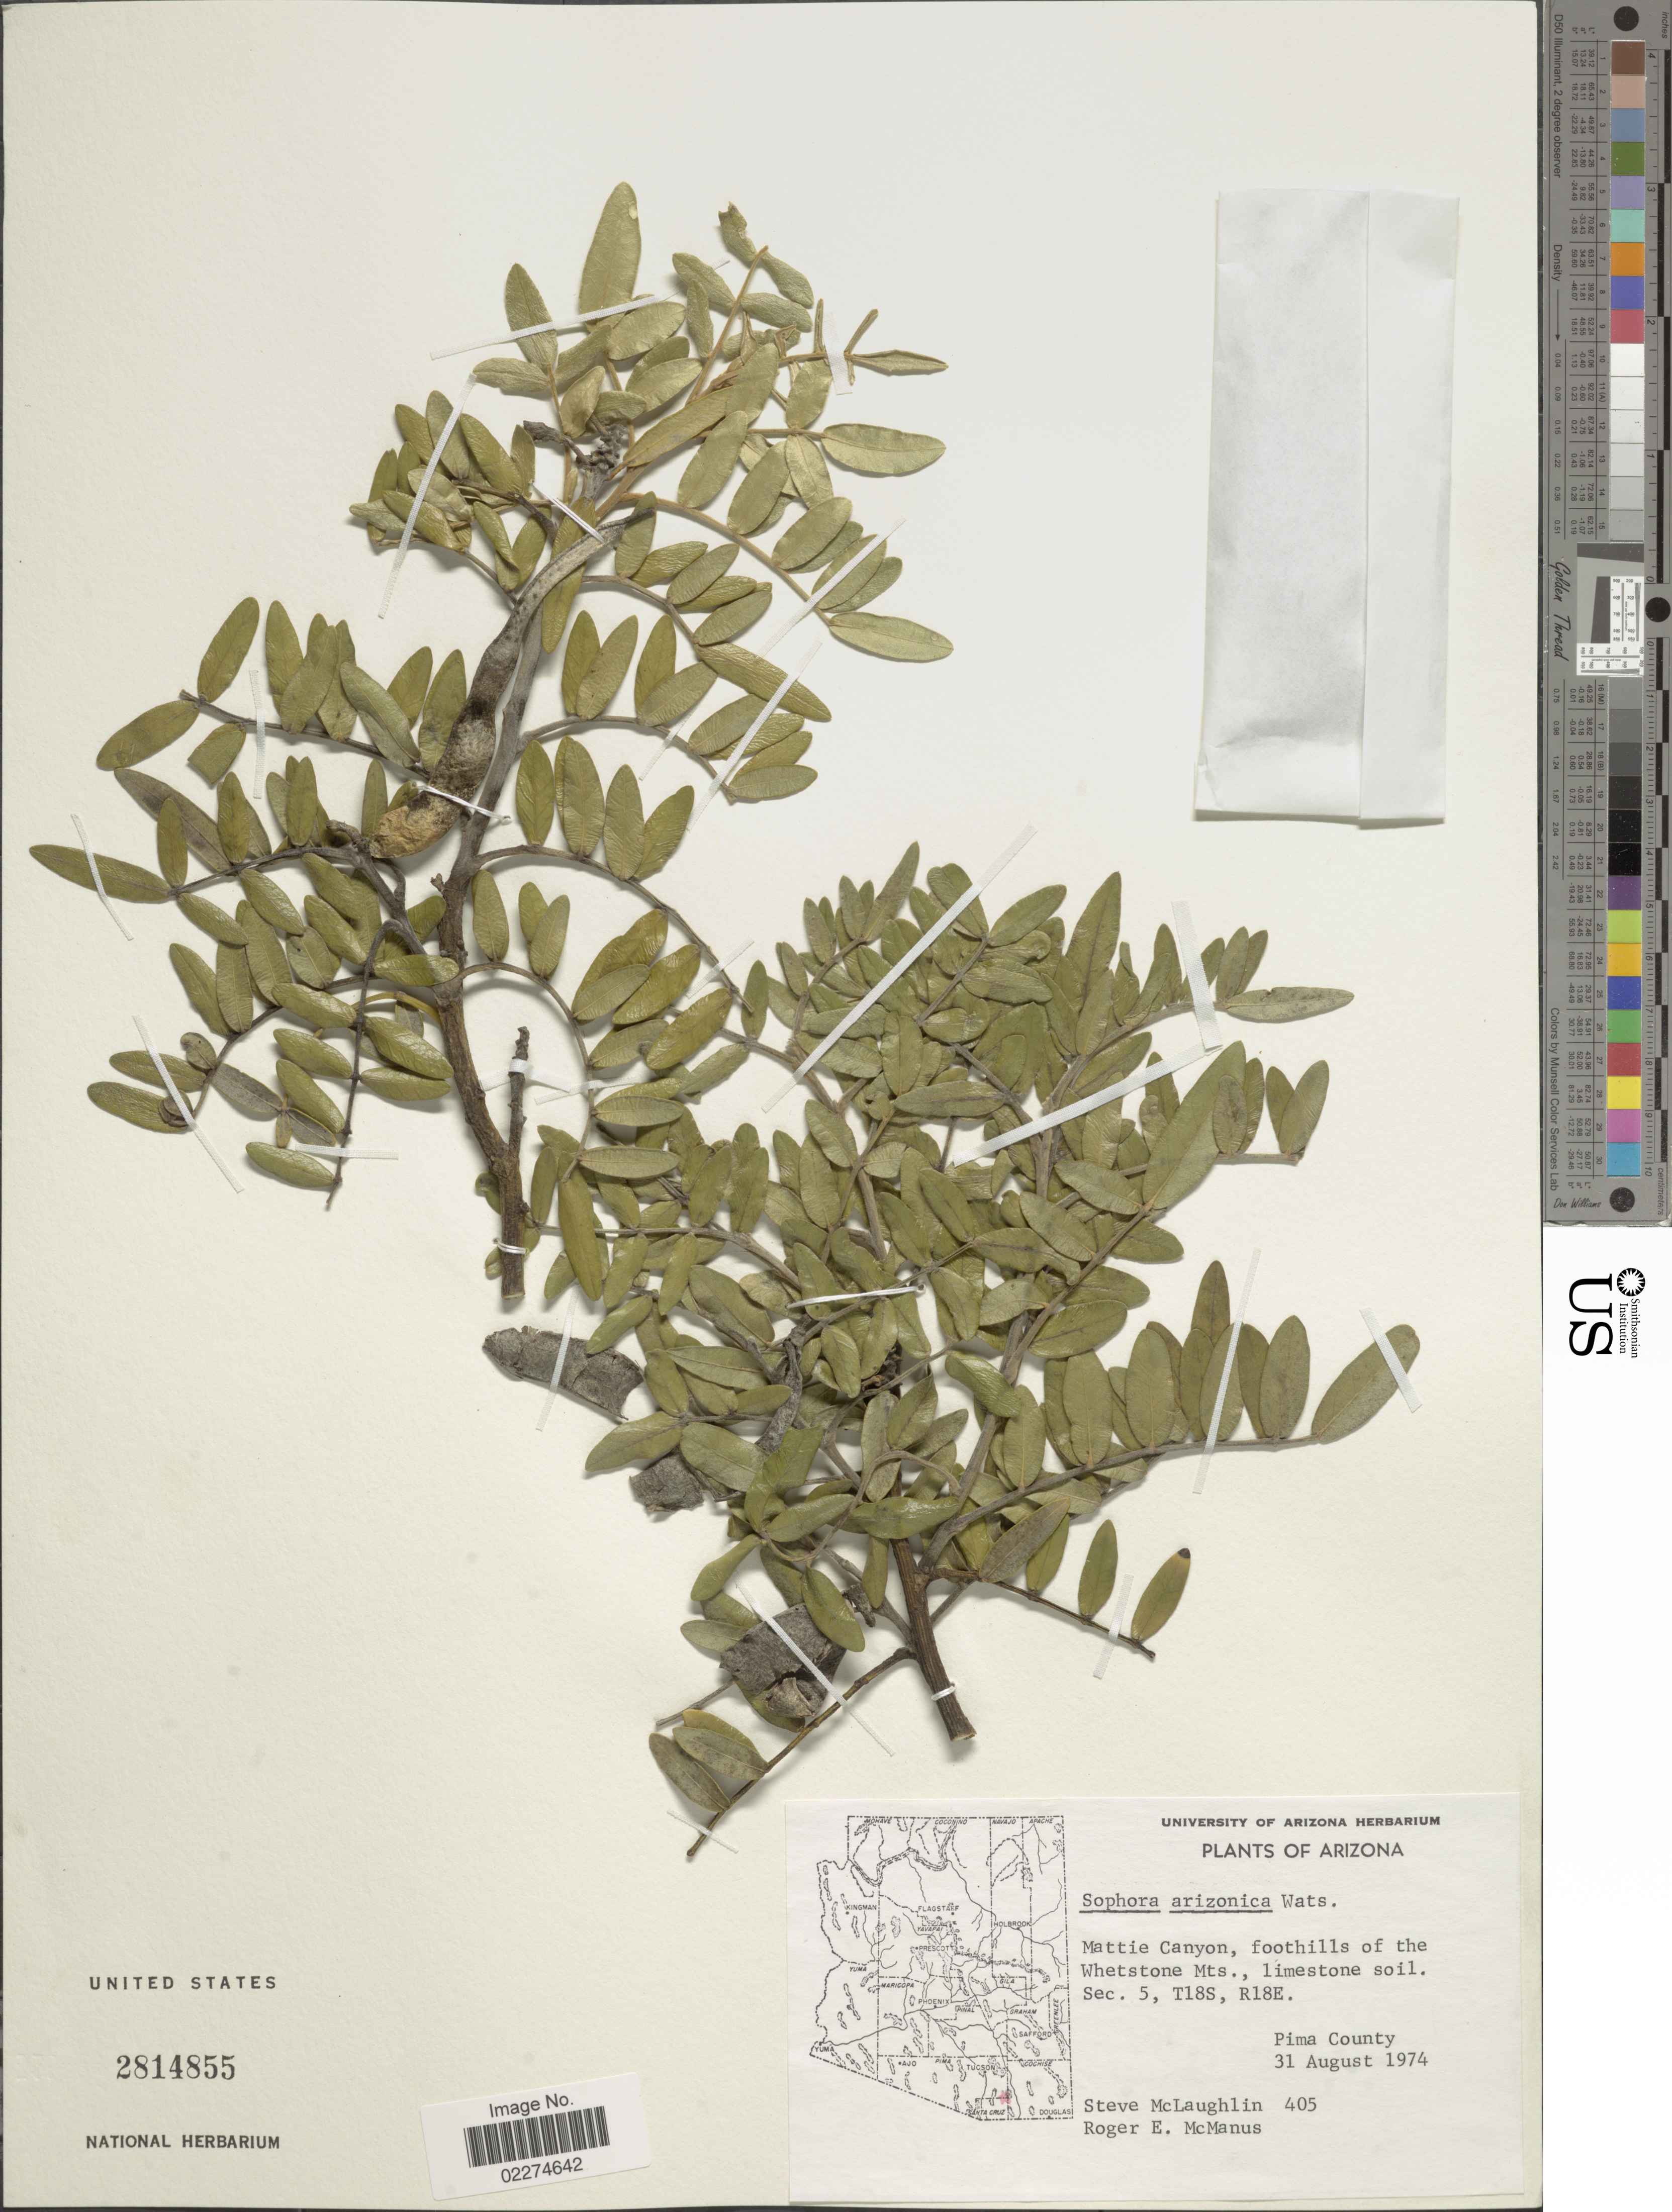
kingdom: Plantae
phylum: Tracheophyta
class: Magnoliopsida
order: Fabales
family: Fabaceae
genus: Dermatophyllum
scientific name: Dermatophyllum arizonicum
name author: (S. Watson) Vincent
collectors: S. McLaughlin & R. McManus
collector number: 405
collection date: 1974-08-31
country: United States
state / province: Arizona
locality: Mattie Canyon, foothills of the Whetstone Mts., limestone soil, Sec. 5, T18S, R18E, Pima County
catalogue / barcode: US 2814855